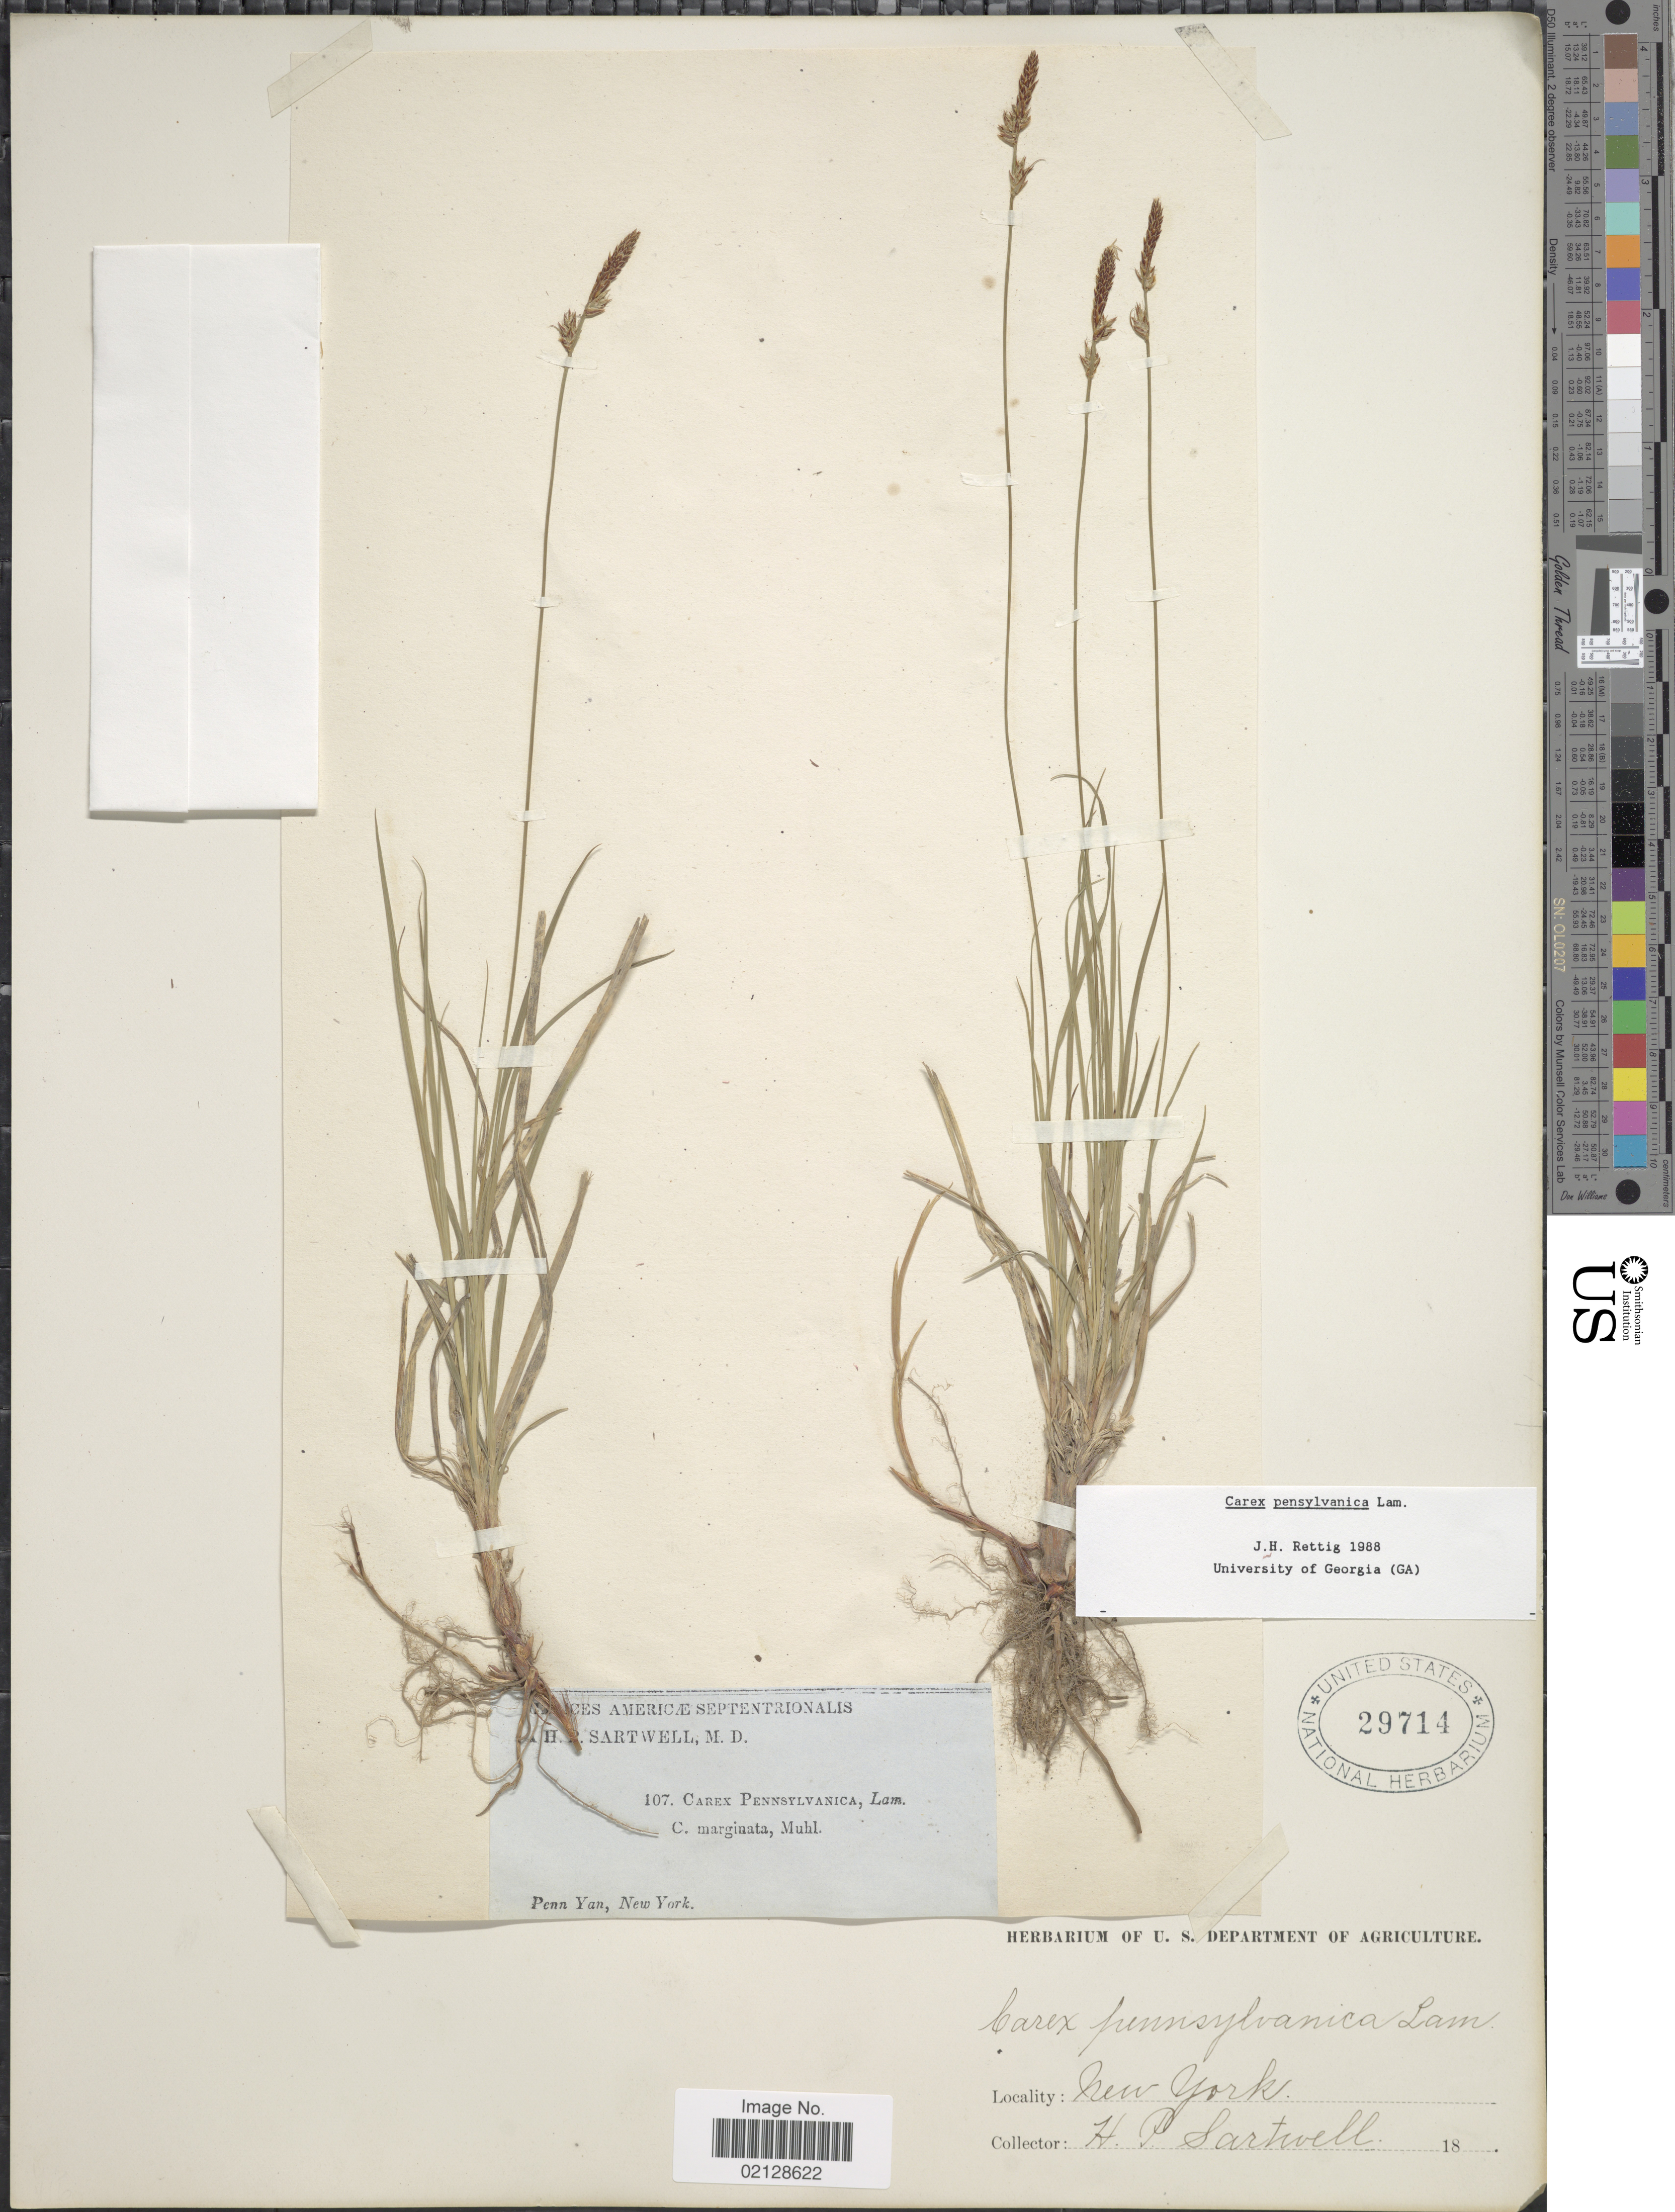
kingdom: Plantae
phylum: Tracheophyta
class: Liliopsida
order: Poales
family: Cyperaceae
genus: Carex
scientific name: Carex pensylvanica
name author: Lam.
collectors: H. P. Sartwell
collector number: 107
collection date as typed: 18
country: United States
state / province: New York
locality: Penn Yan, New York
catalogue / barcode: US 29714